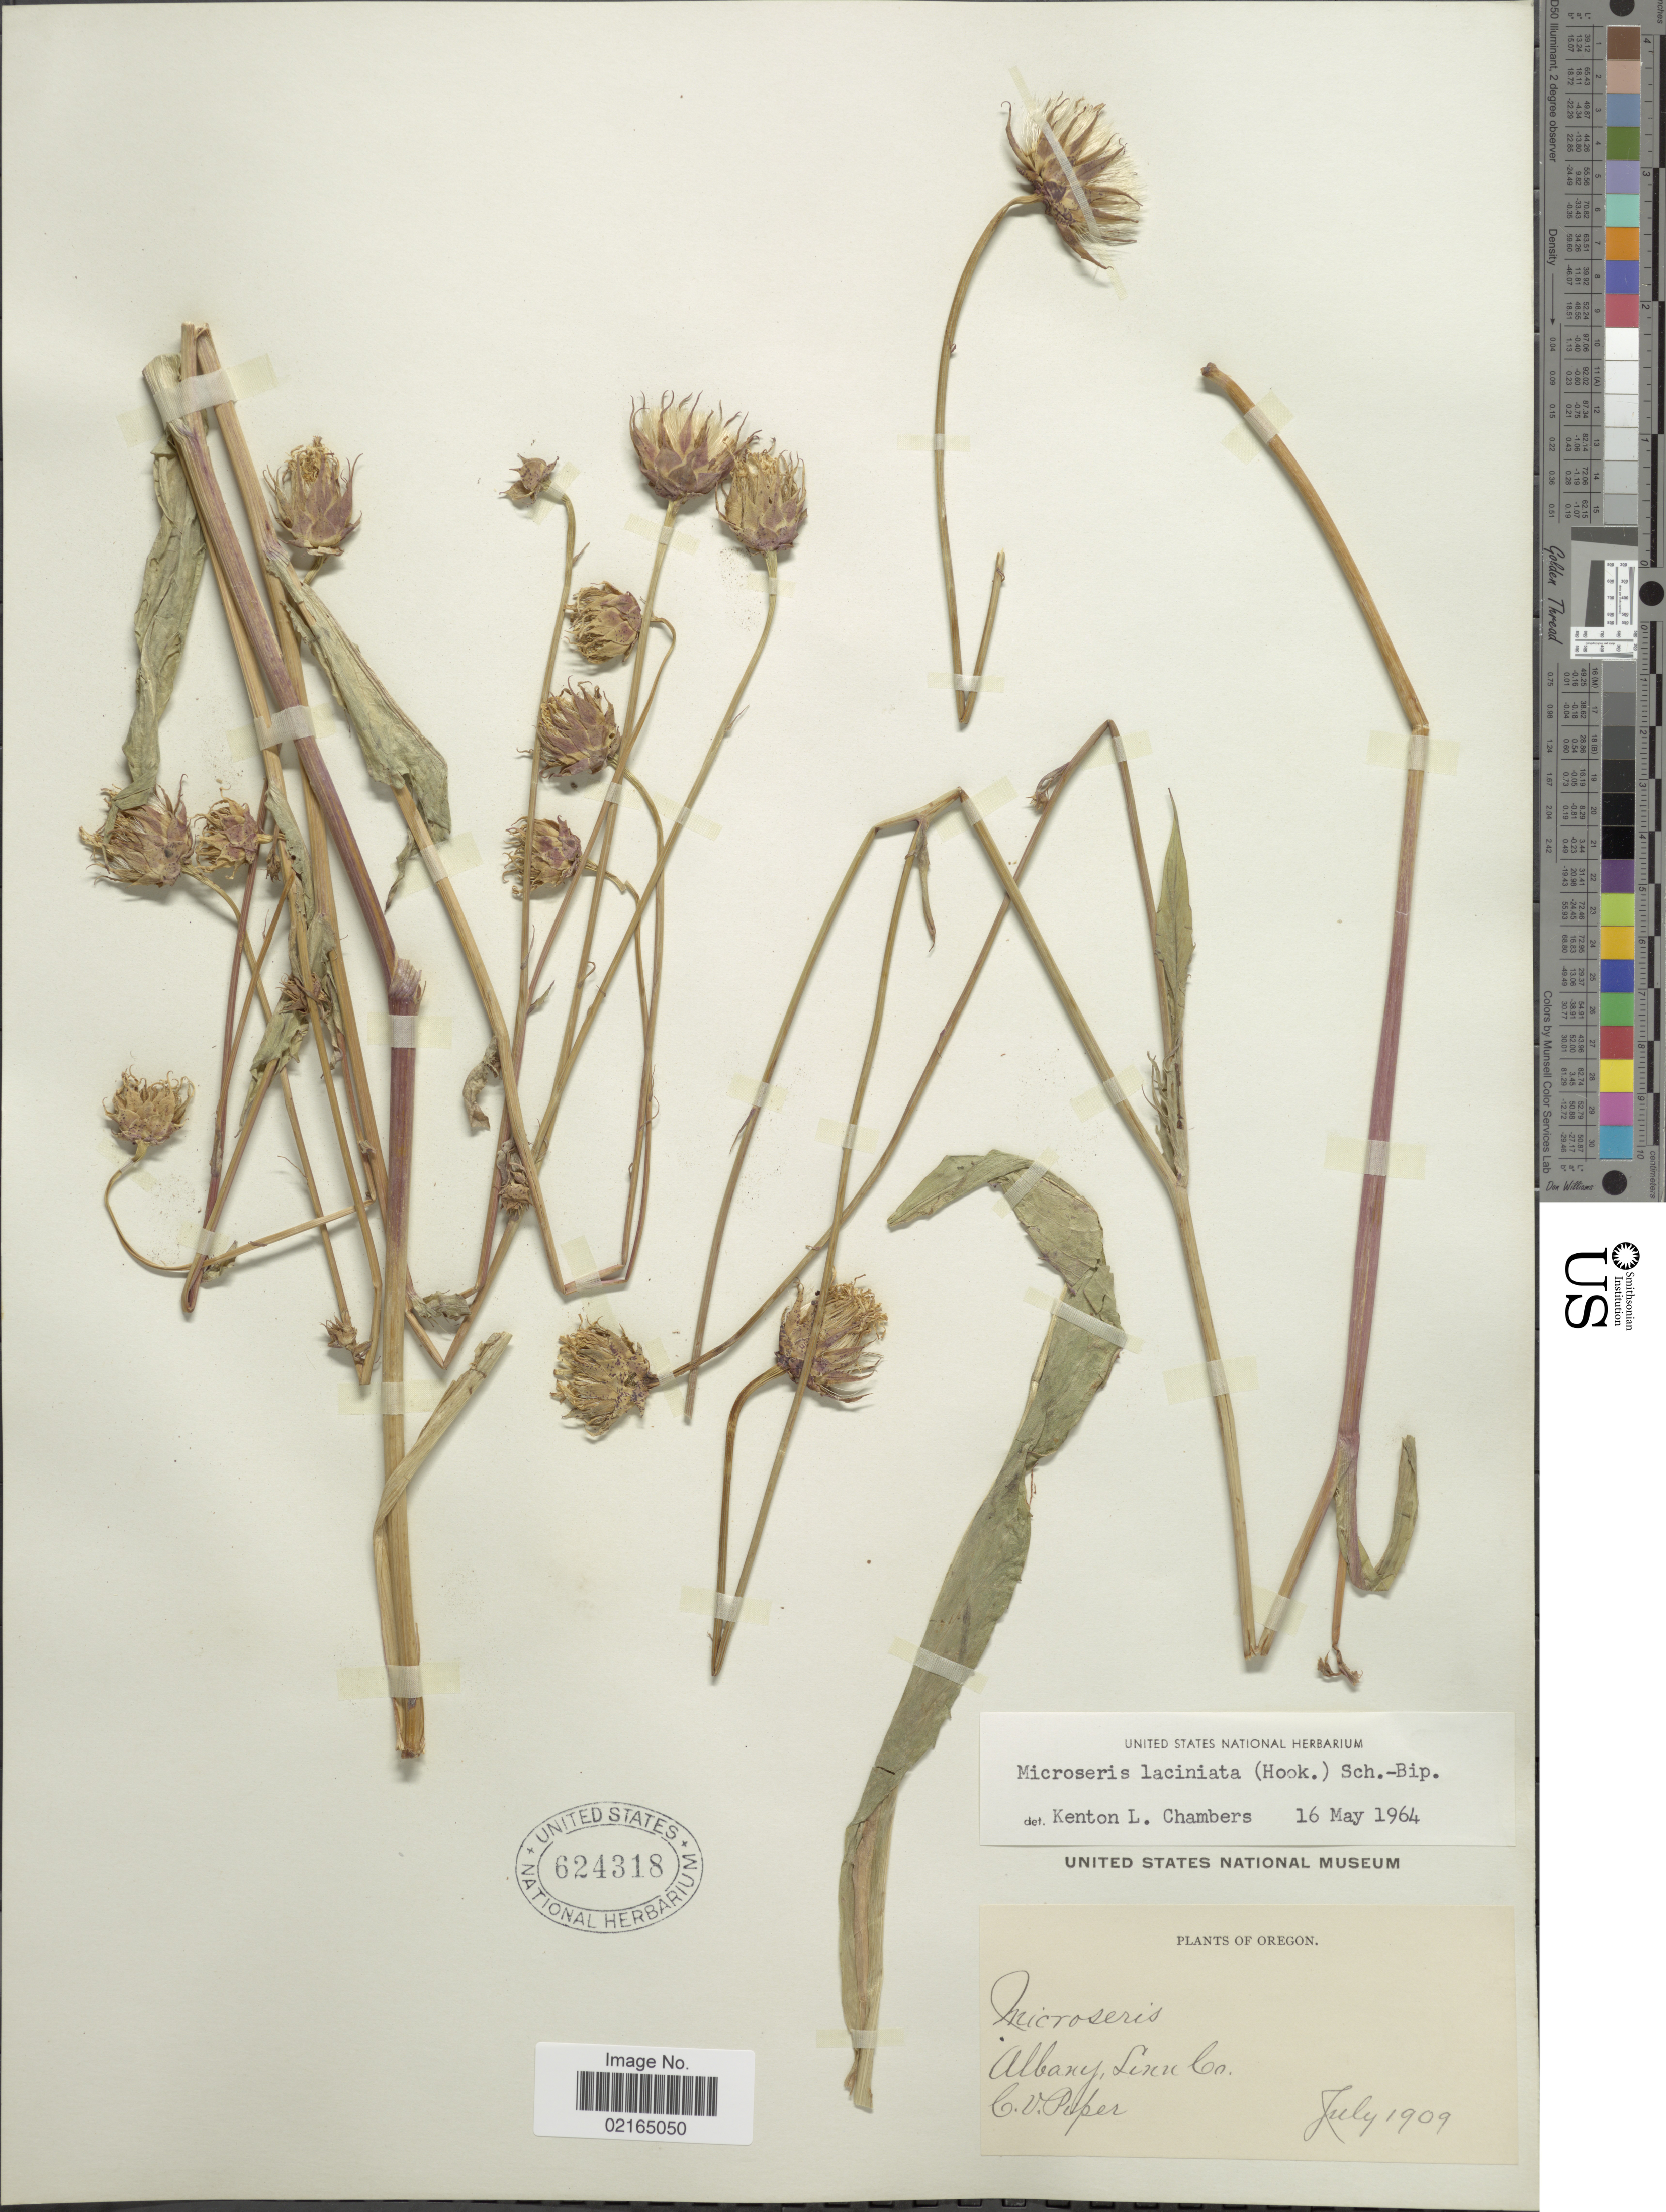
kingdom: Plantae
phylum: Tracheophyta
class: Magnoliopsida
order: Asterales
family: Asteraceae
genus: Microseris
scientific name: Microseris laciniata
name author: (Hook.) Sch. Bip.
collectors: C. V. Piper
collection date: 1909-07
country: United States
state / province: Oregon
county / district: Linn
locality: Albany, Linn Co.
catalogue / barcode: US 624318